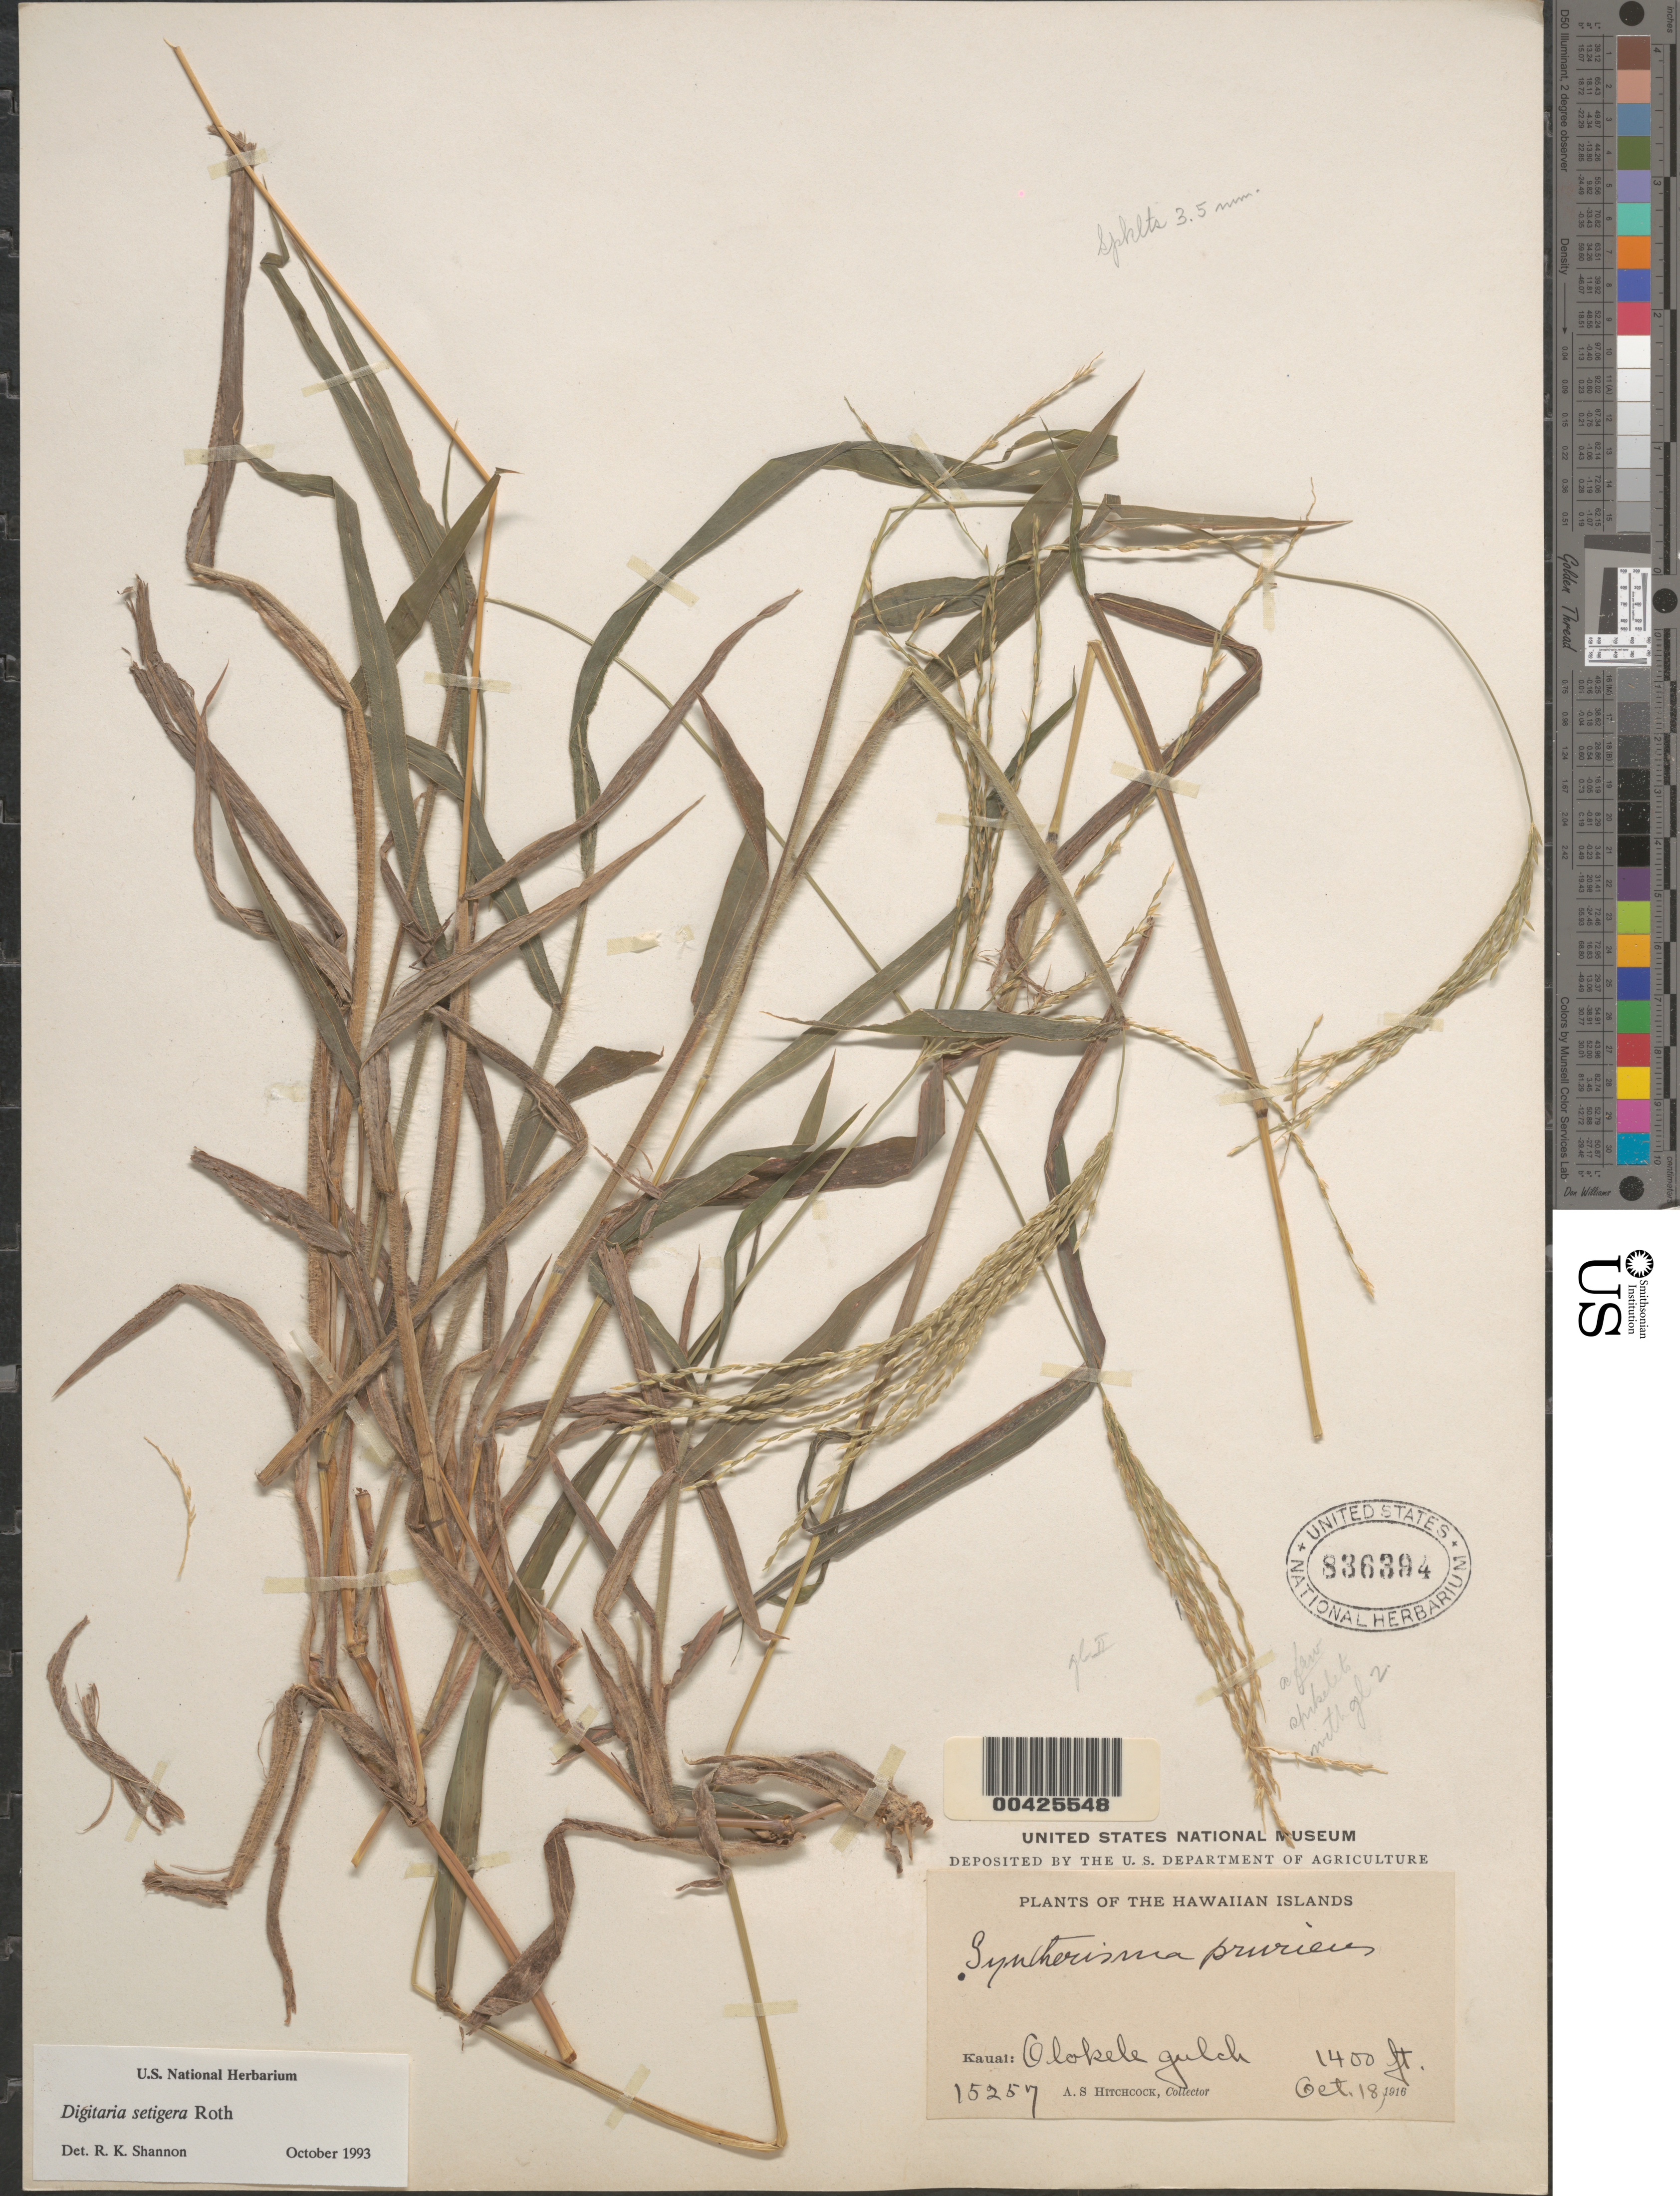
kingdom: Plantae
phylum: Tracheophyta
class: Liliopsida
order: Poales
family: Poaceae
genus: Digitaria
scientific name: Digitaria setigera var. setigera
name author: Roth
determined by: Faccenda, K.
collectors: A. S. Hitchcock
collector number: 15257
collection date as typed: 18 Oct 1916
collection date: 1916-10-18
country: United States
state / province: Hawaii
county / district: Kauai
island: Kaua'i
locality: Olokele Gulch.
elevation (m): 427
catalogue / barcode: US 836394